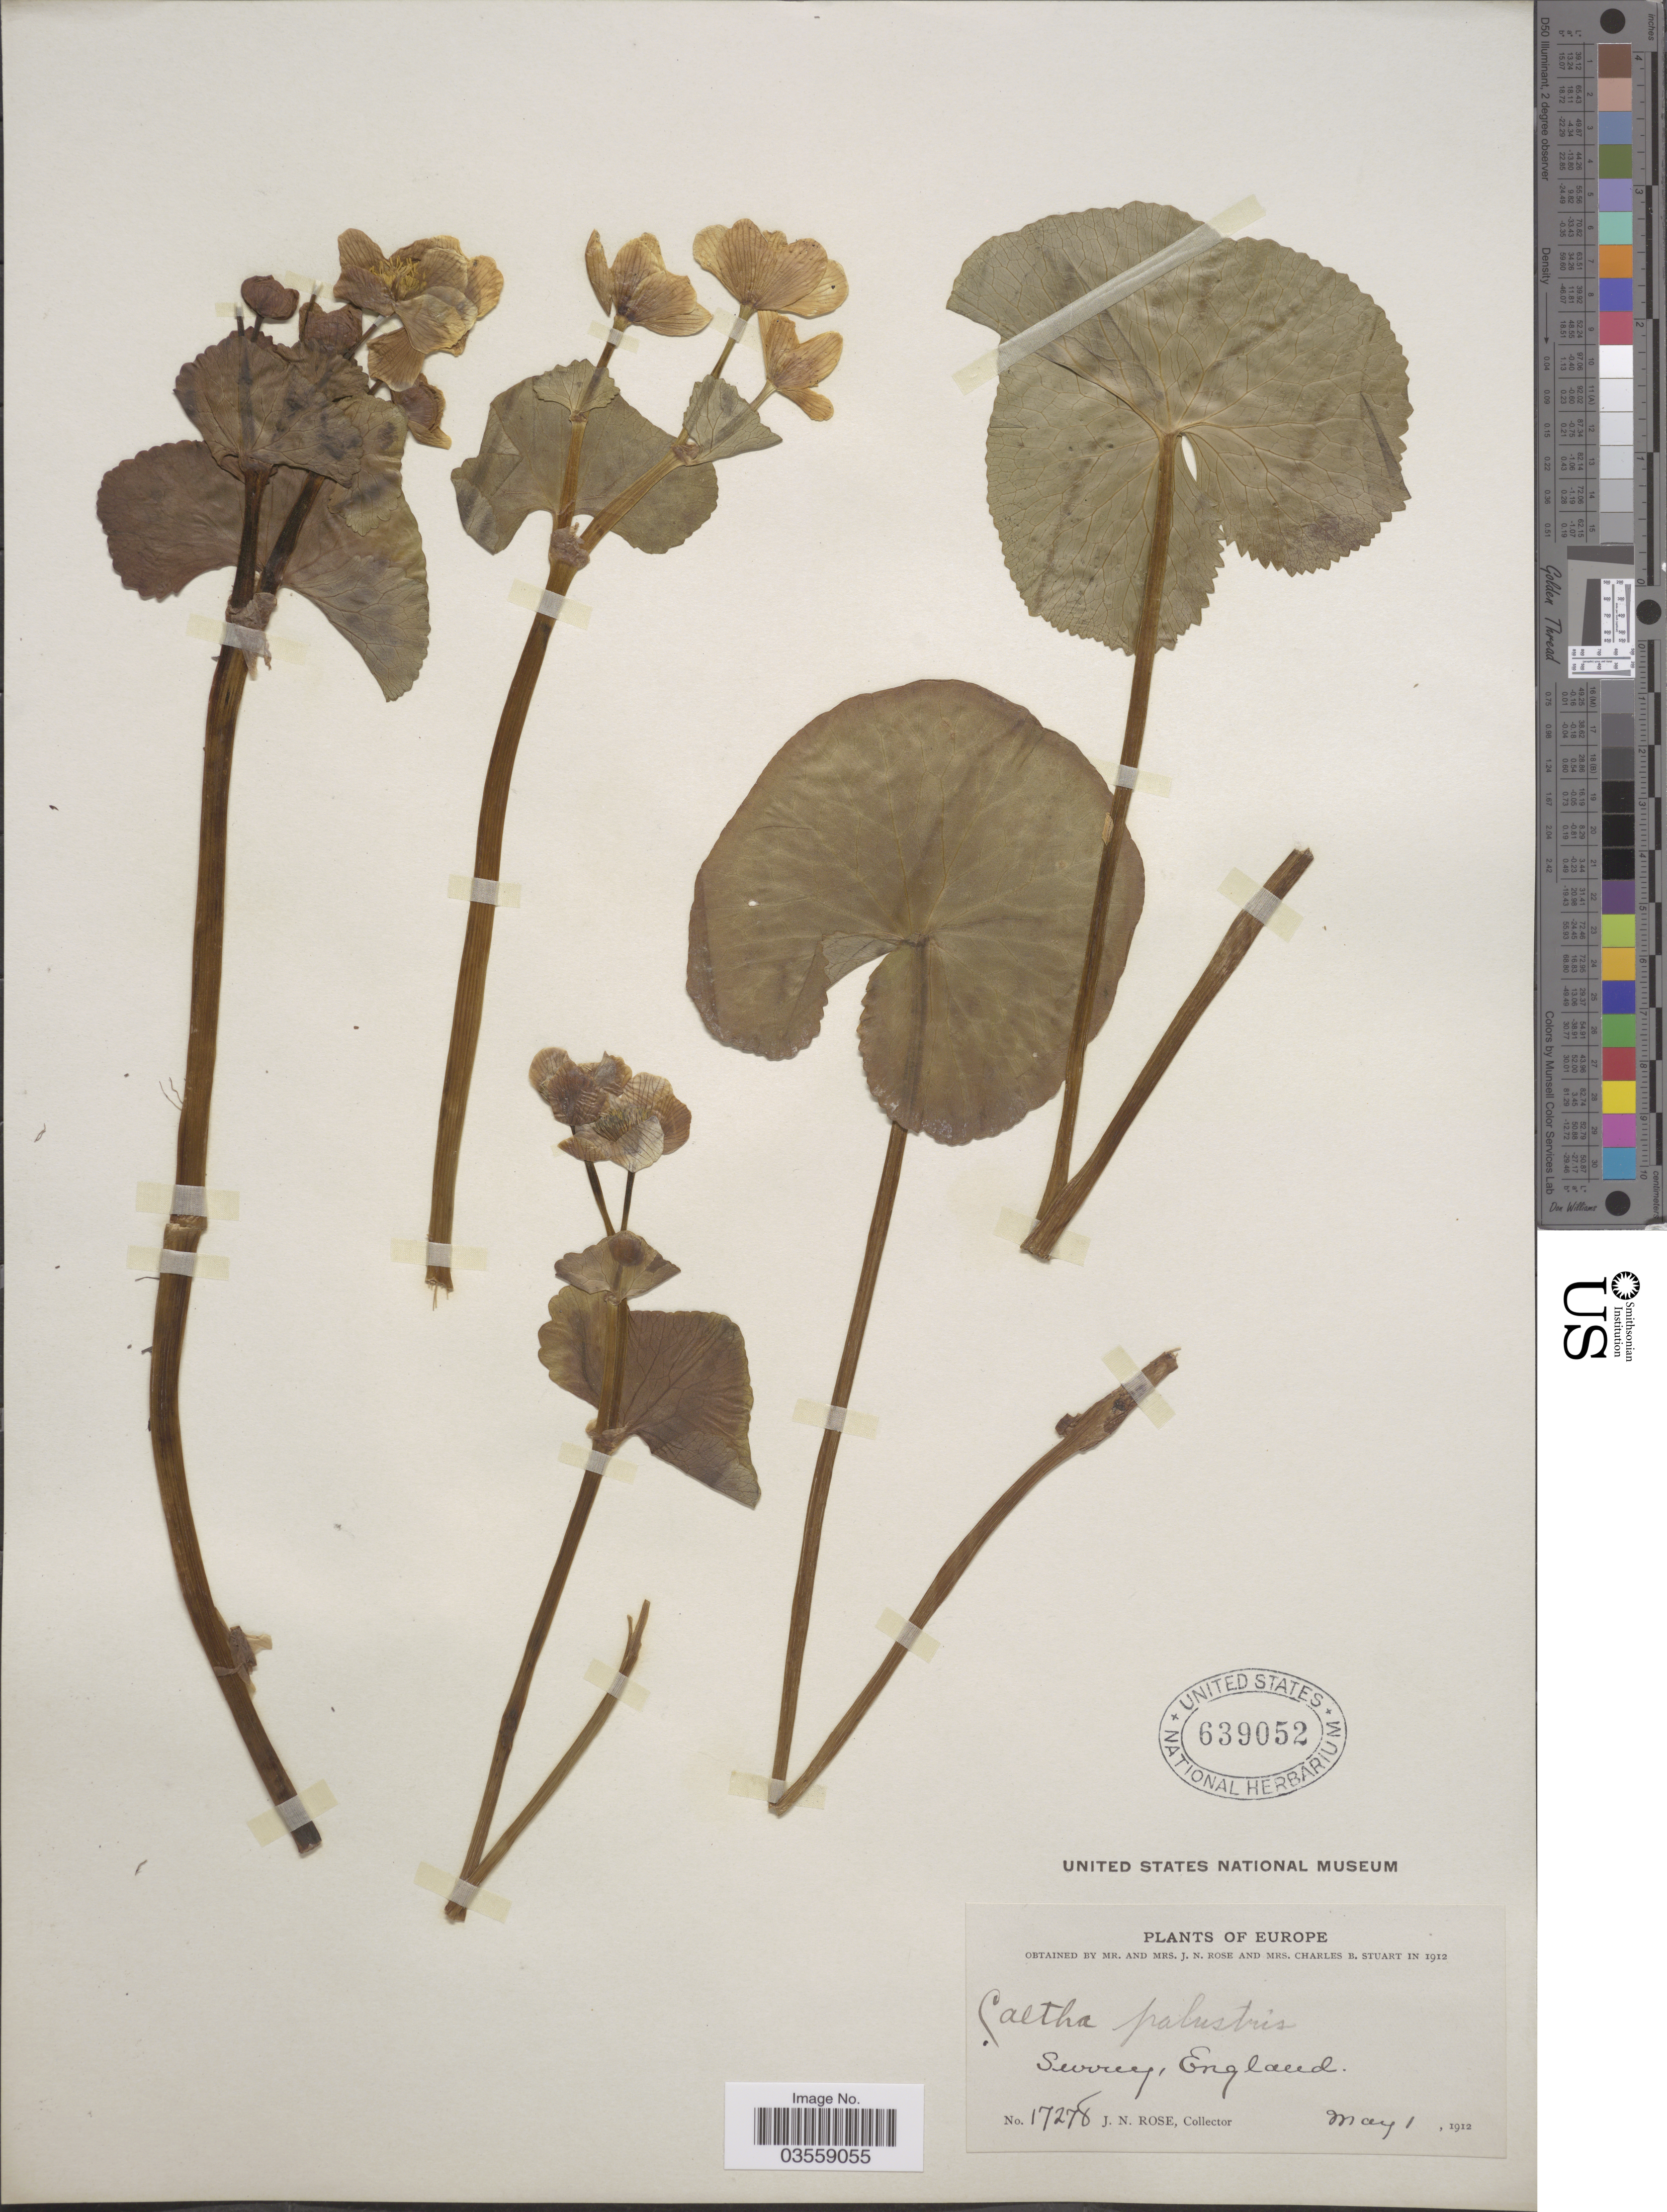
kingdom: Plantae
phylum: Tracheophyta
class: Magnoliopsida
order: Ranunculales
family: Ranunculaceae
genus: Caltha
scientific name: Caltha palustris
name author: L.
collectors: J. N. Rose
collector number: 17278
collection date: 1912-05-01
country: United Kingdom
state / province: England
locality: Surrey.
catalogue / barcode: US 639052